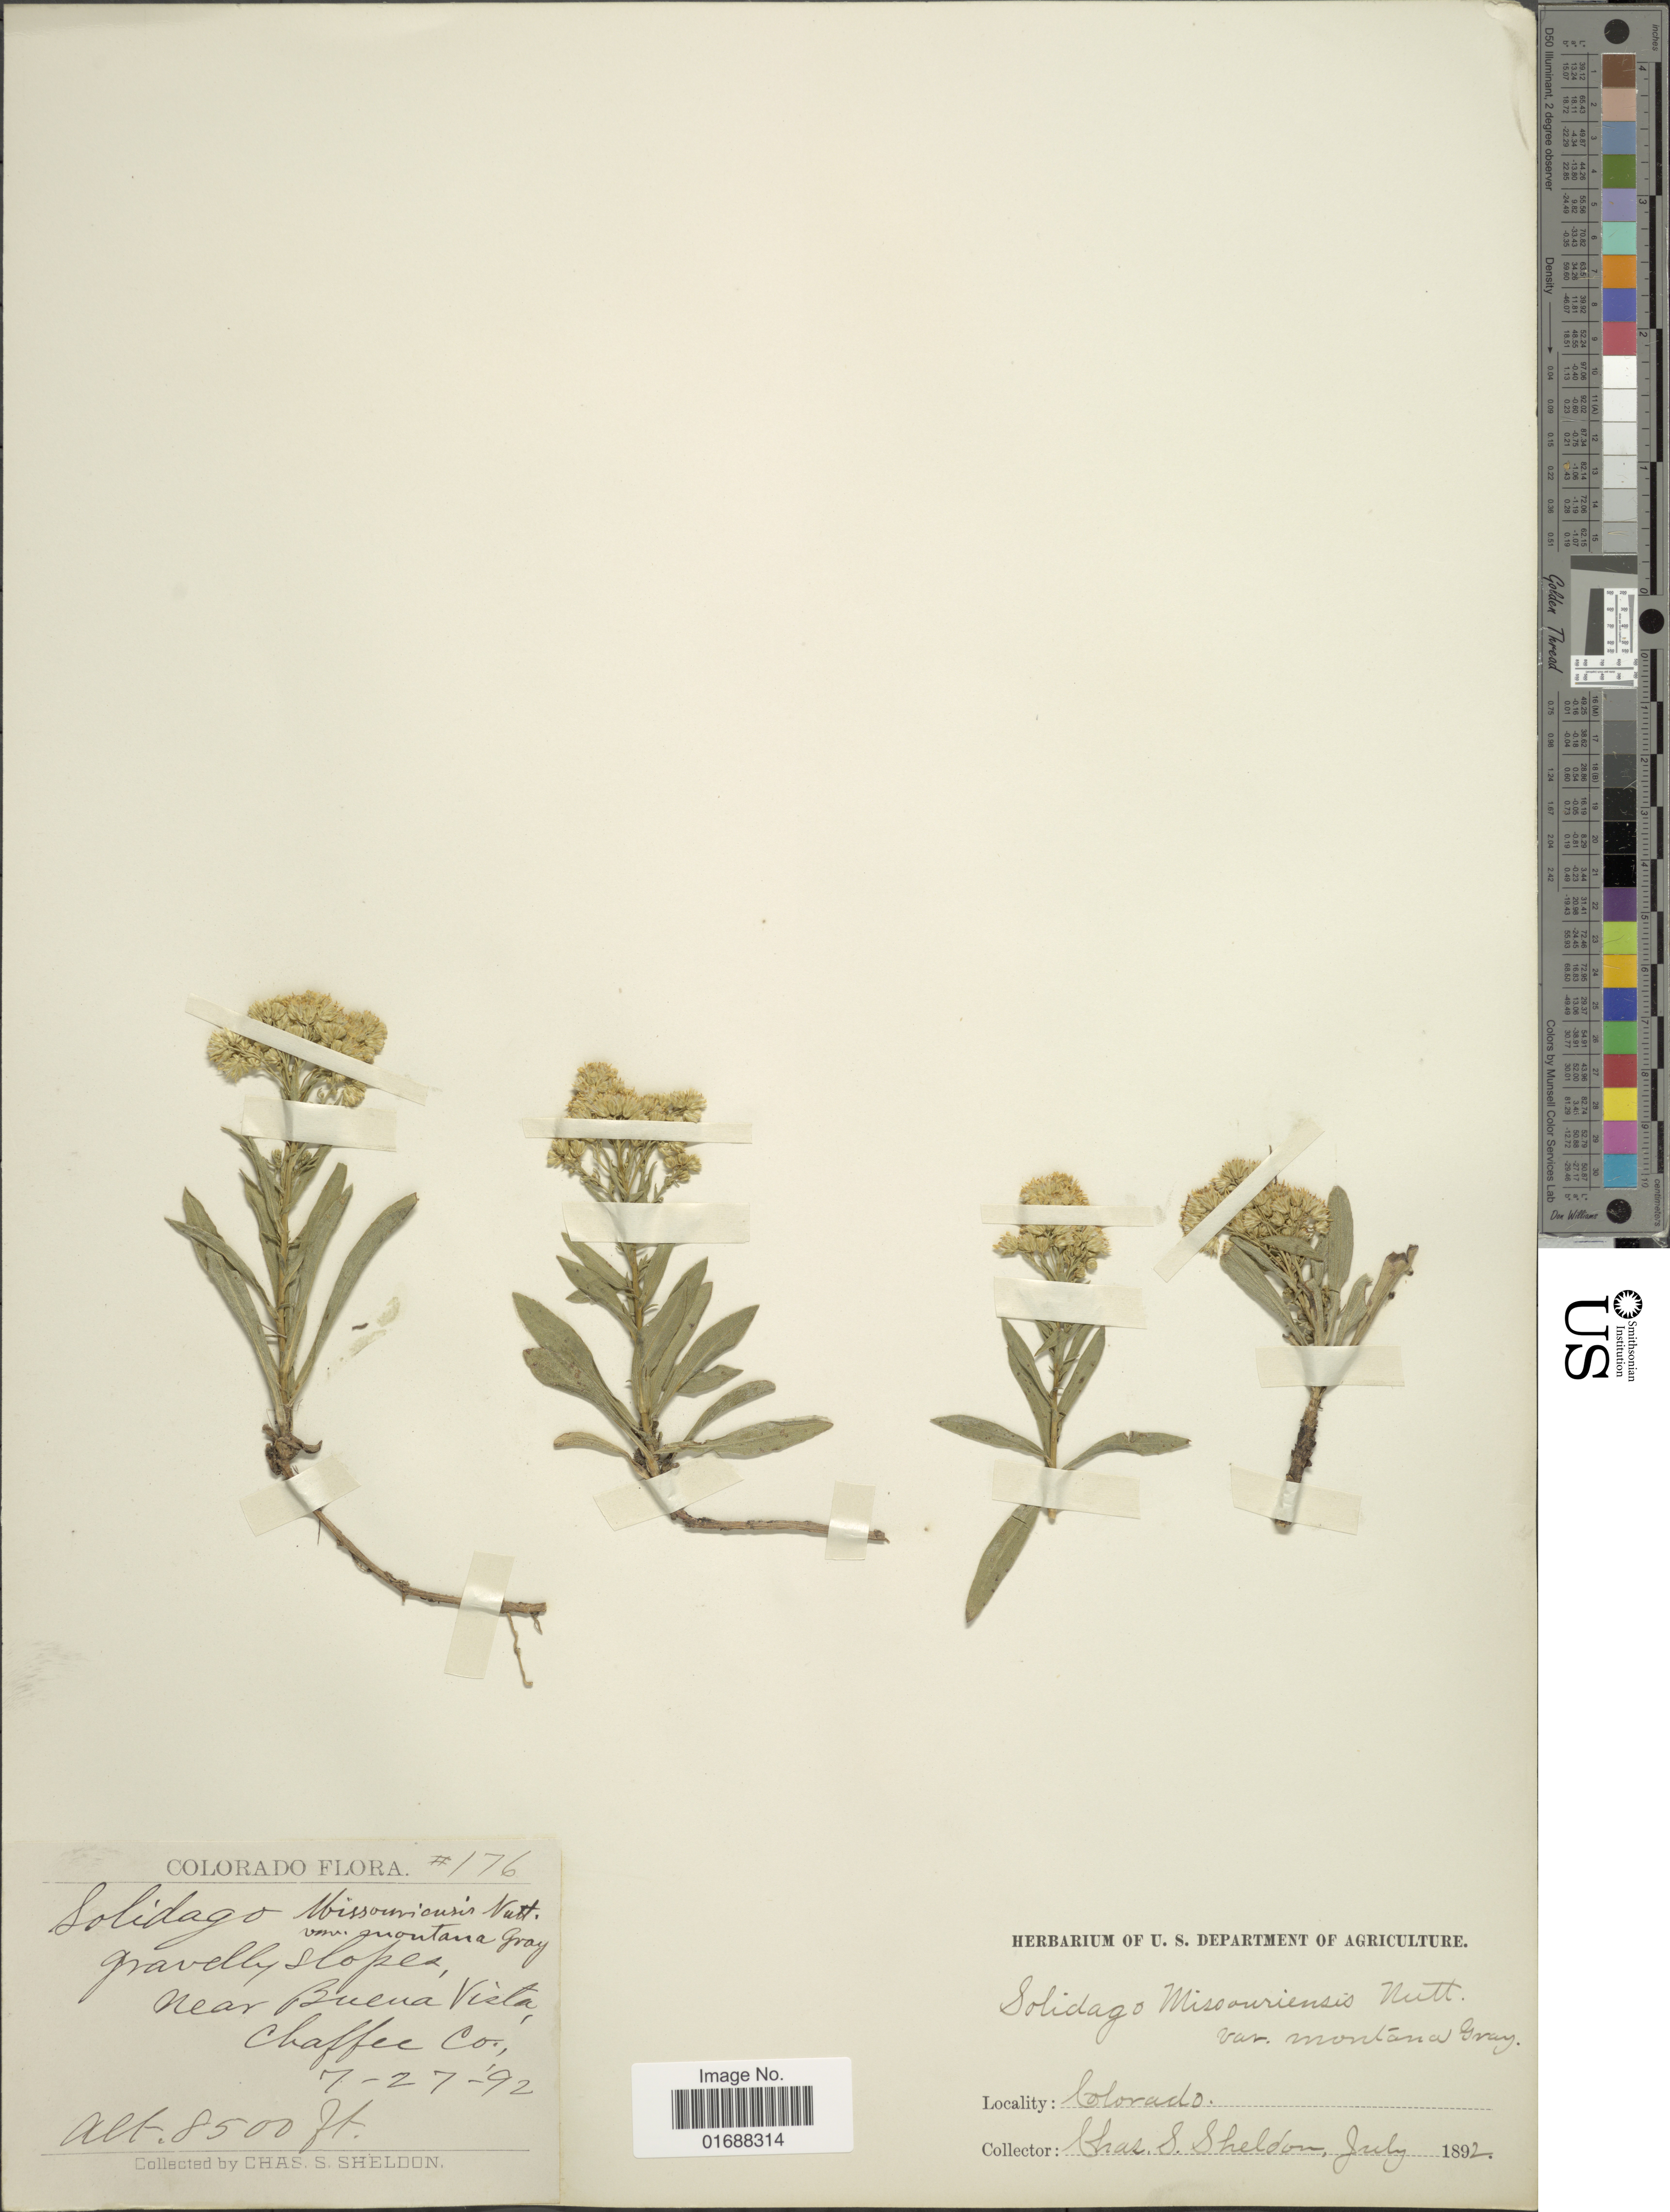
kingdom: Plantae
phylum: Tracheophyta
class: Magnoliopsida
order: Asterales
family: Asteraceae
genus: Solidago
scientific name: Solidago missouriensis var. missouriensis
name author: Nutt.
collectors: C. S. Sheldon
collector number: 176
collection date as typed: Transcribed d/m/y: 27/7/92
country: United States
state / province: Colorado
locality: Near Buena Vista, Chaffee Co.